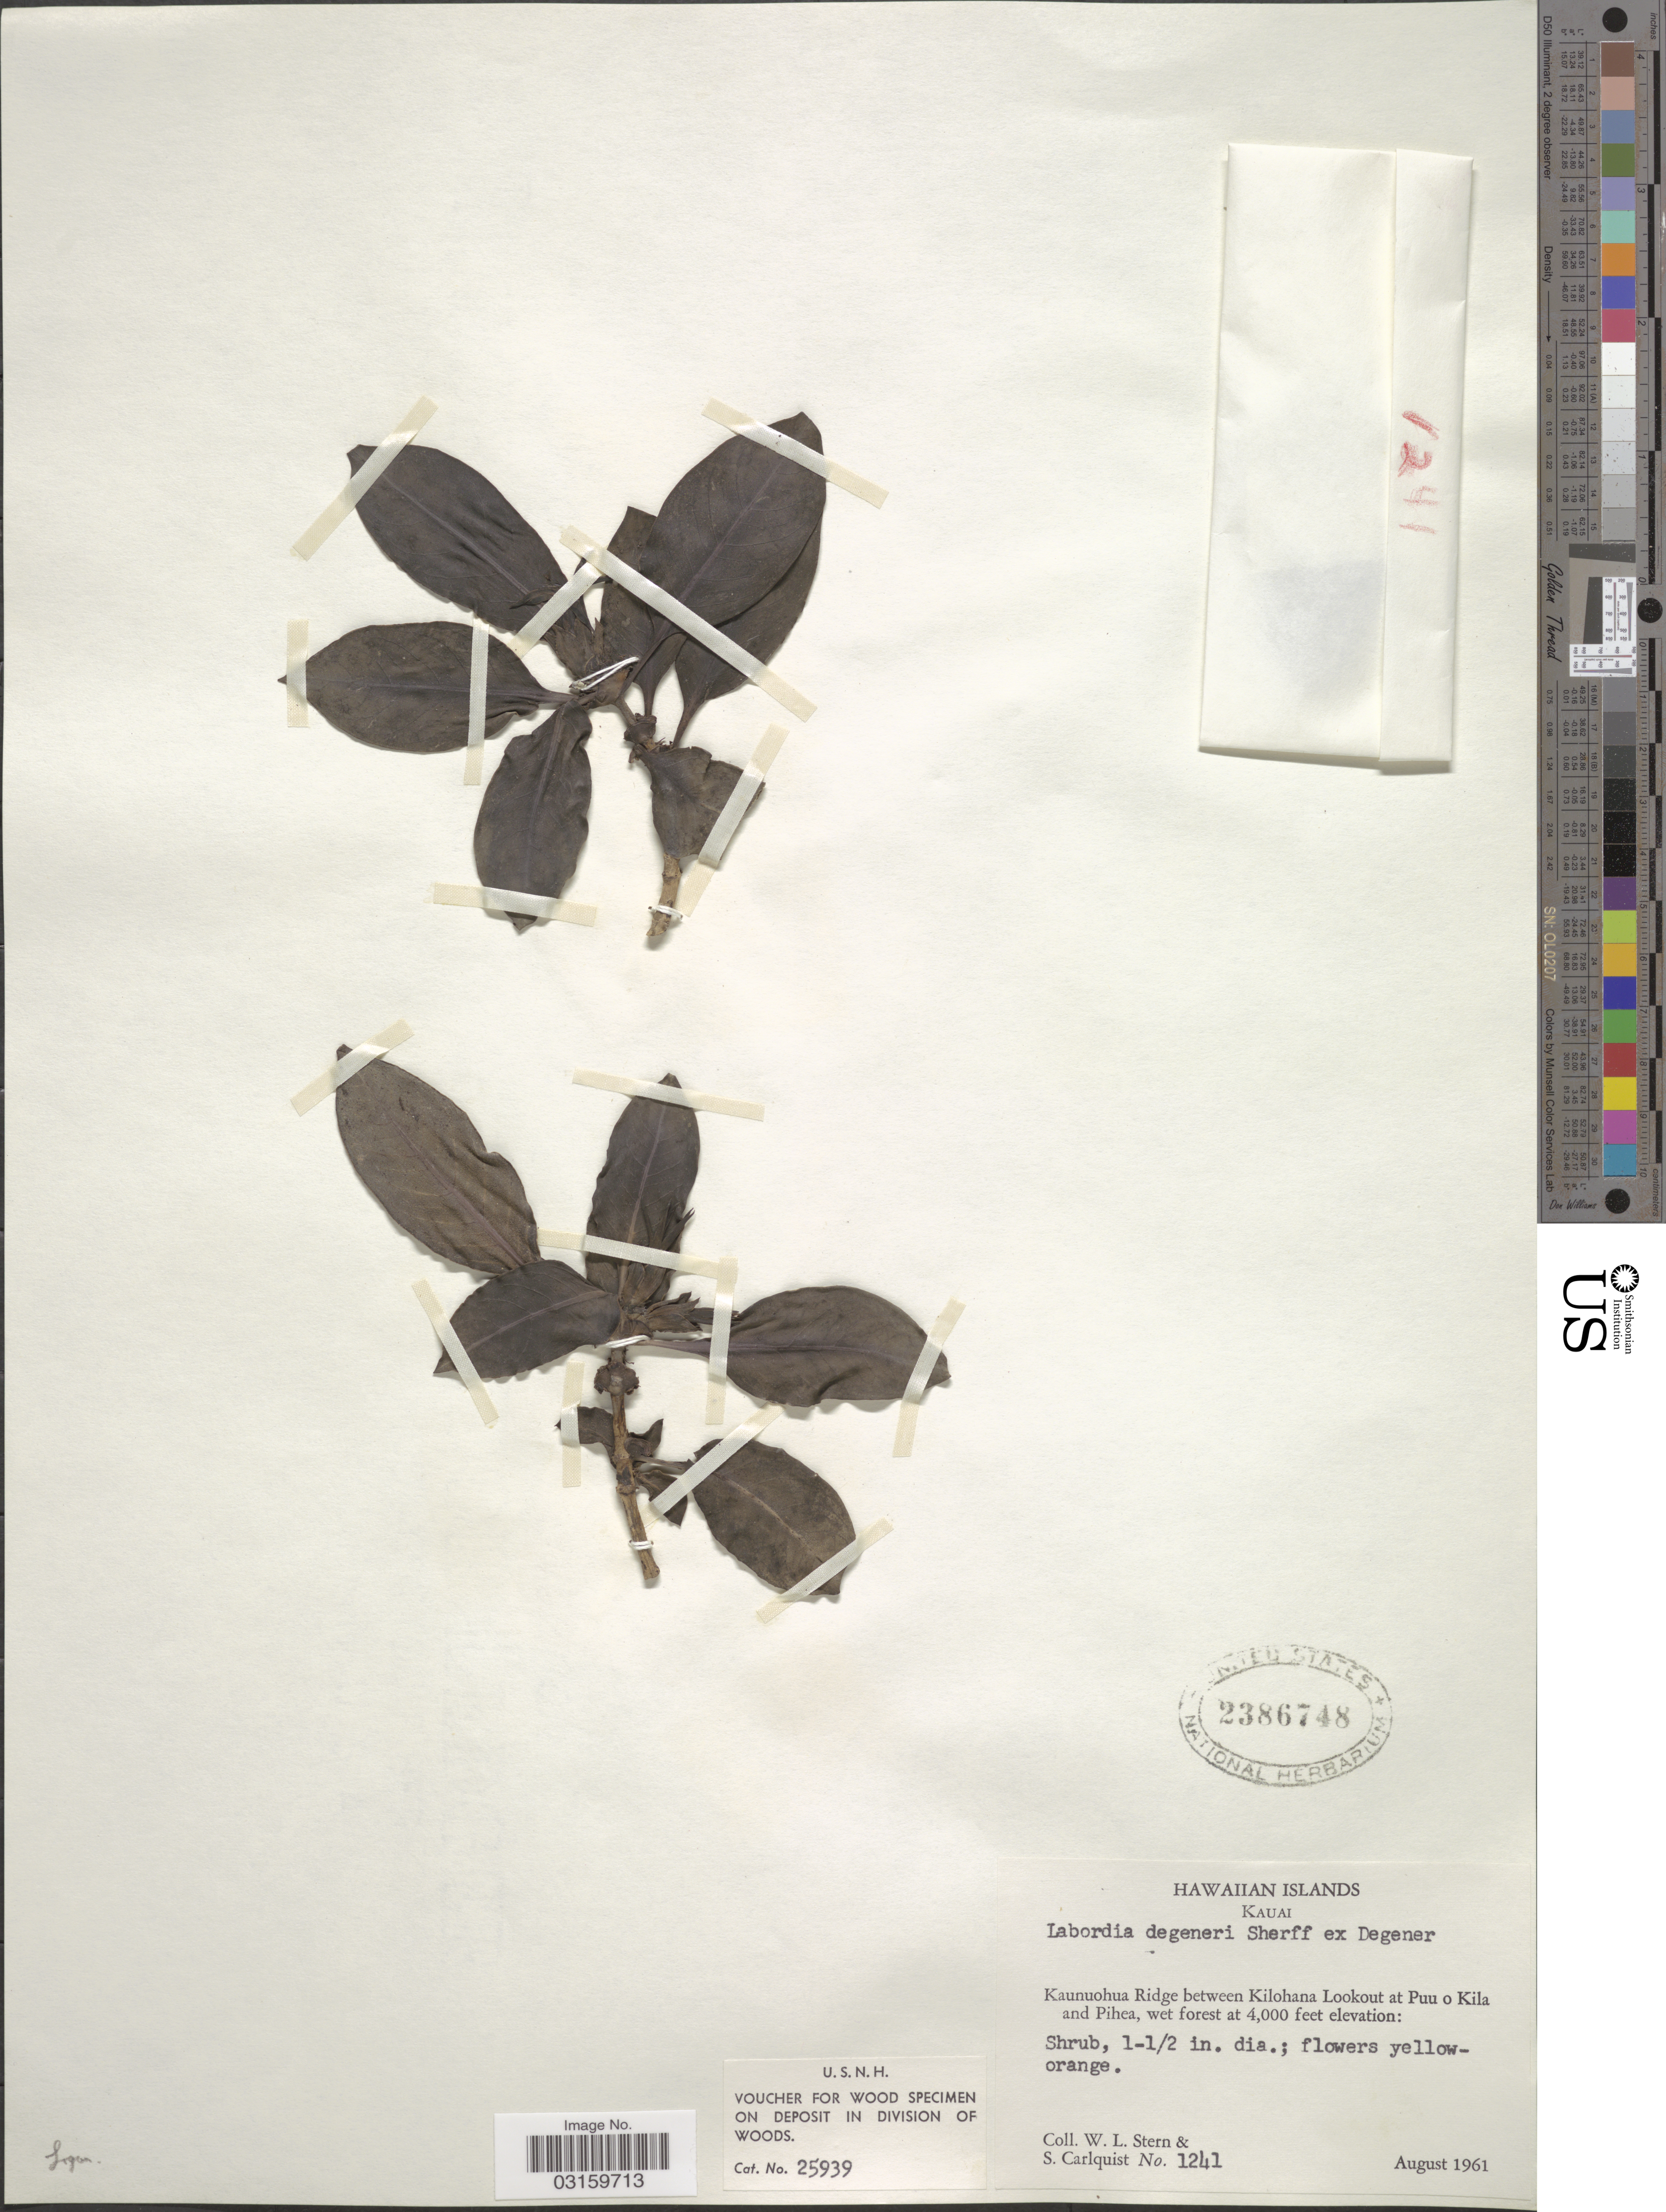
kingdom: Plantae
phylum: Tracheophyta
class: Magnoliopsida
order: Gentianales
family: Loganiaceae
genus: Geniostoma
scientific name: Geniostoma degeneri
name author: (Sherff) Byng & Christenh.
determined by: Wagner, W. L., (BOT), Smithsonian Institution - National Museum of Natural History (UNITED STATES)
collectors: W. L. Stern & S. Carlquist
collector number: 1241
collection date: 1961-08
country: United States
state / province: Hawaii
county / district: Hawaii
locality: Hawaiian Islands, Kauai, Kaunuohua Ridge between Kilohana Lookout at Puu o Kila and Pihea.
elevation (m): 1219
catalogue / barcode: US 2386748